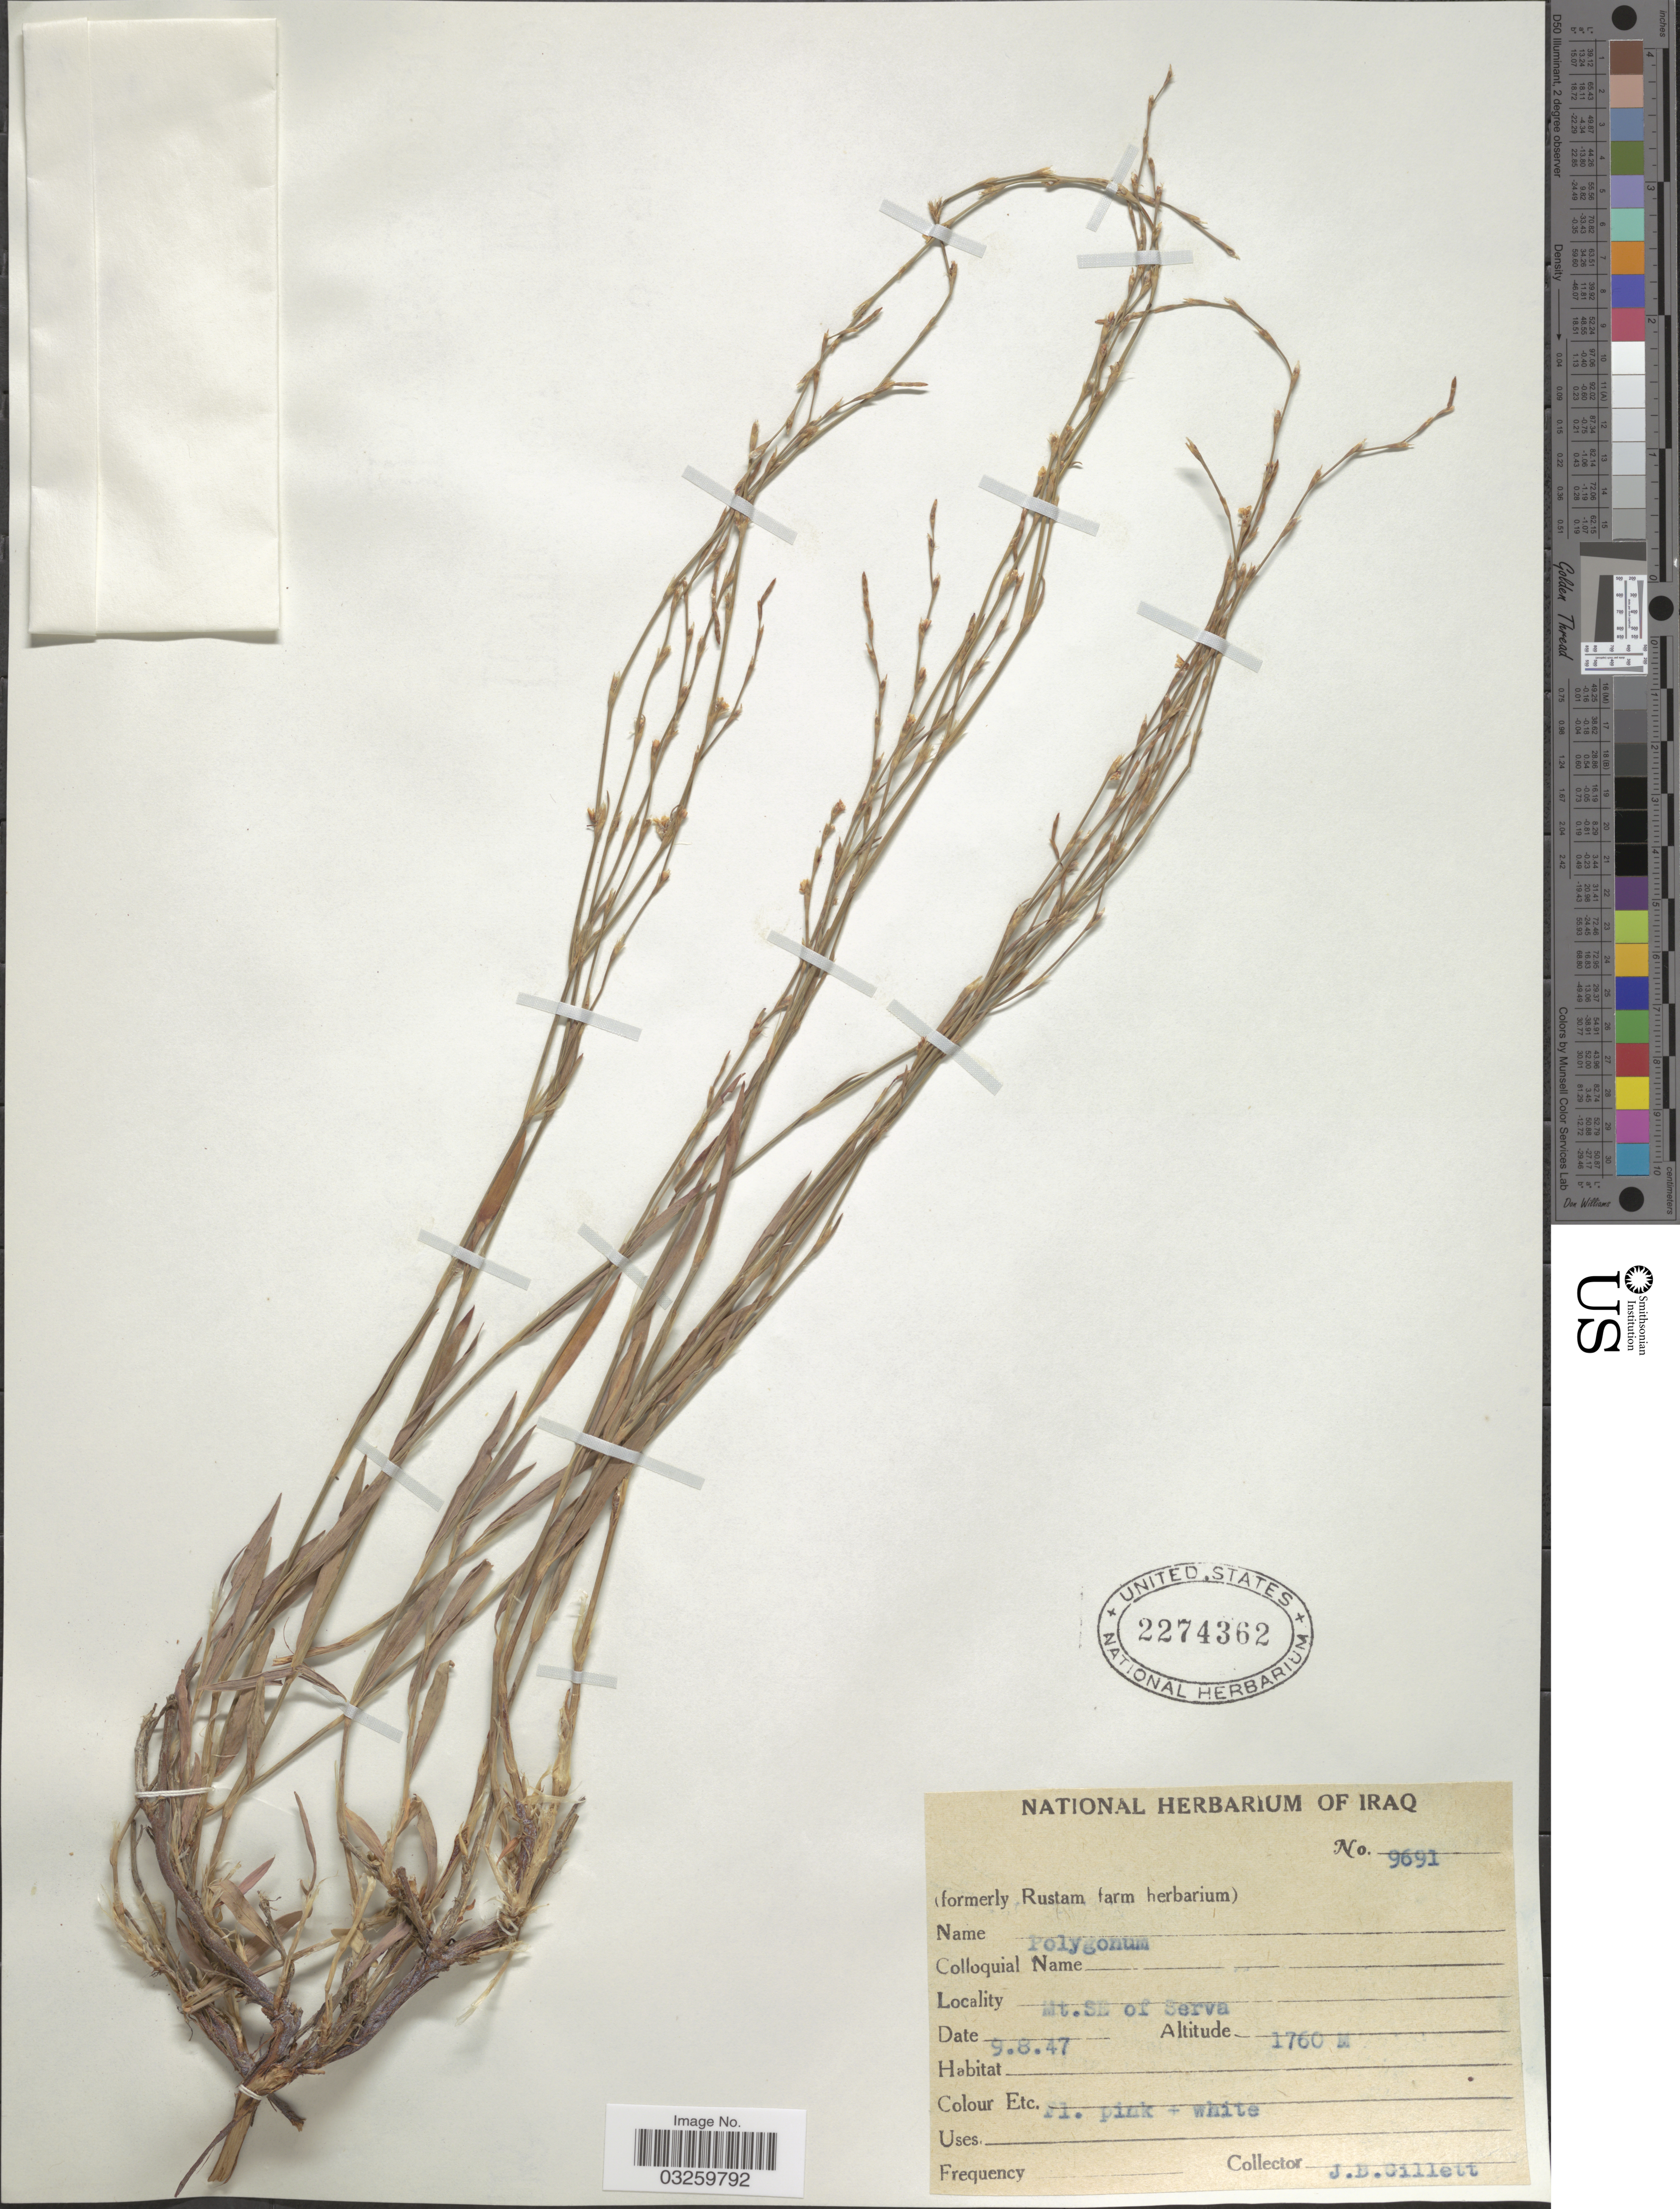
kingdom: Plantae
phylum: Tracheophyta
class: Magnoliopsida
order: Caryophyllales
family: Polygonaceae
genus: Polygonum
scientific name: Polygonum sp.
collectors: J. B. Gillett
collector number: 9691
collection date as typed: Transcribed d/m/y: 9/8/47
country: Iraq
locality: Mt. SE of Serva.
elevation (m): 1760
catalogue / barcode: US 2274362